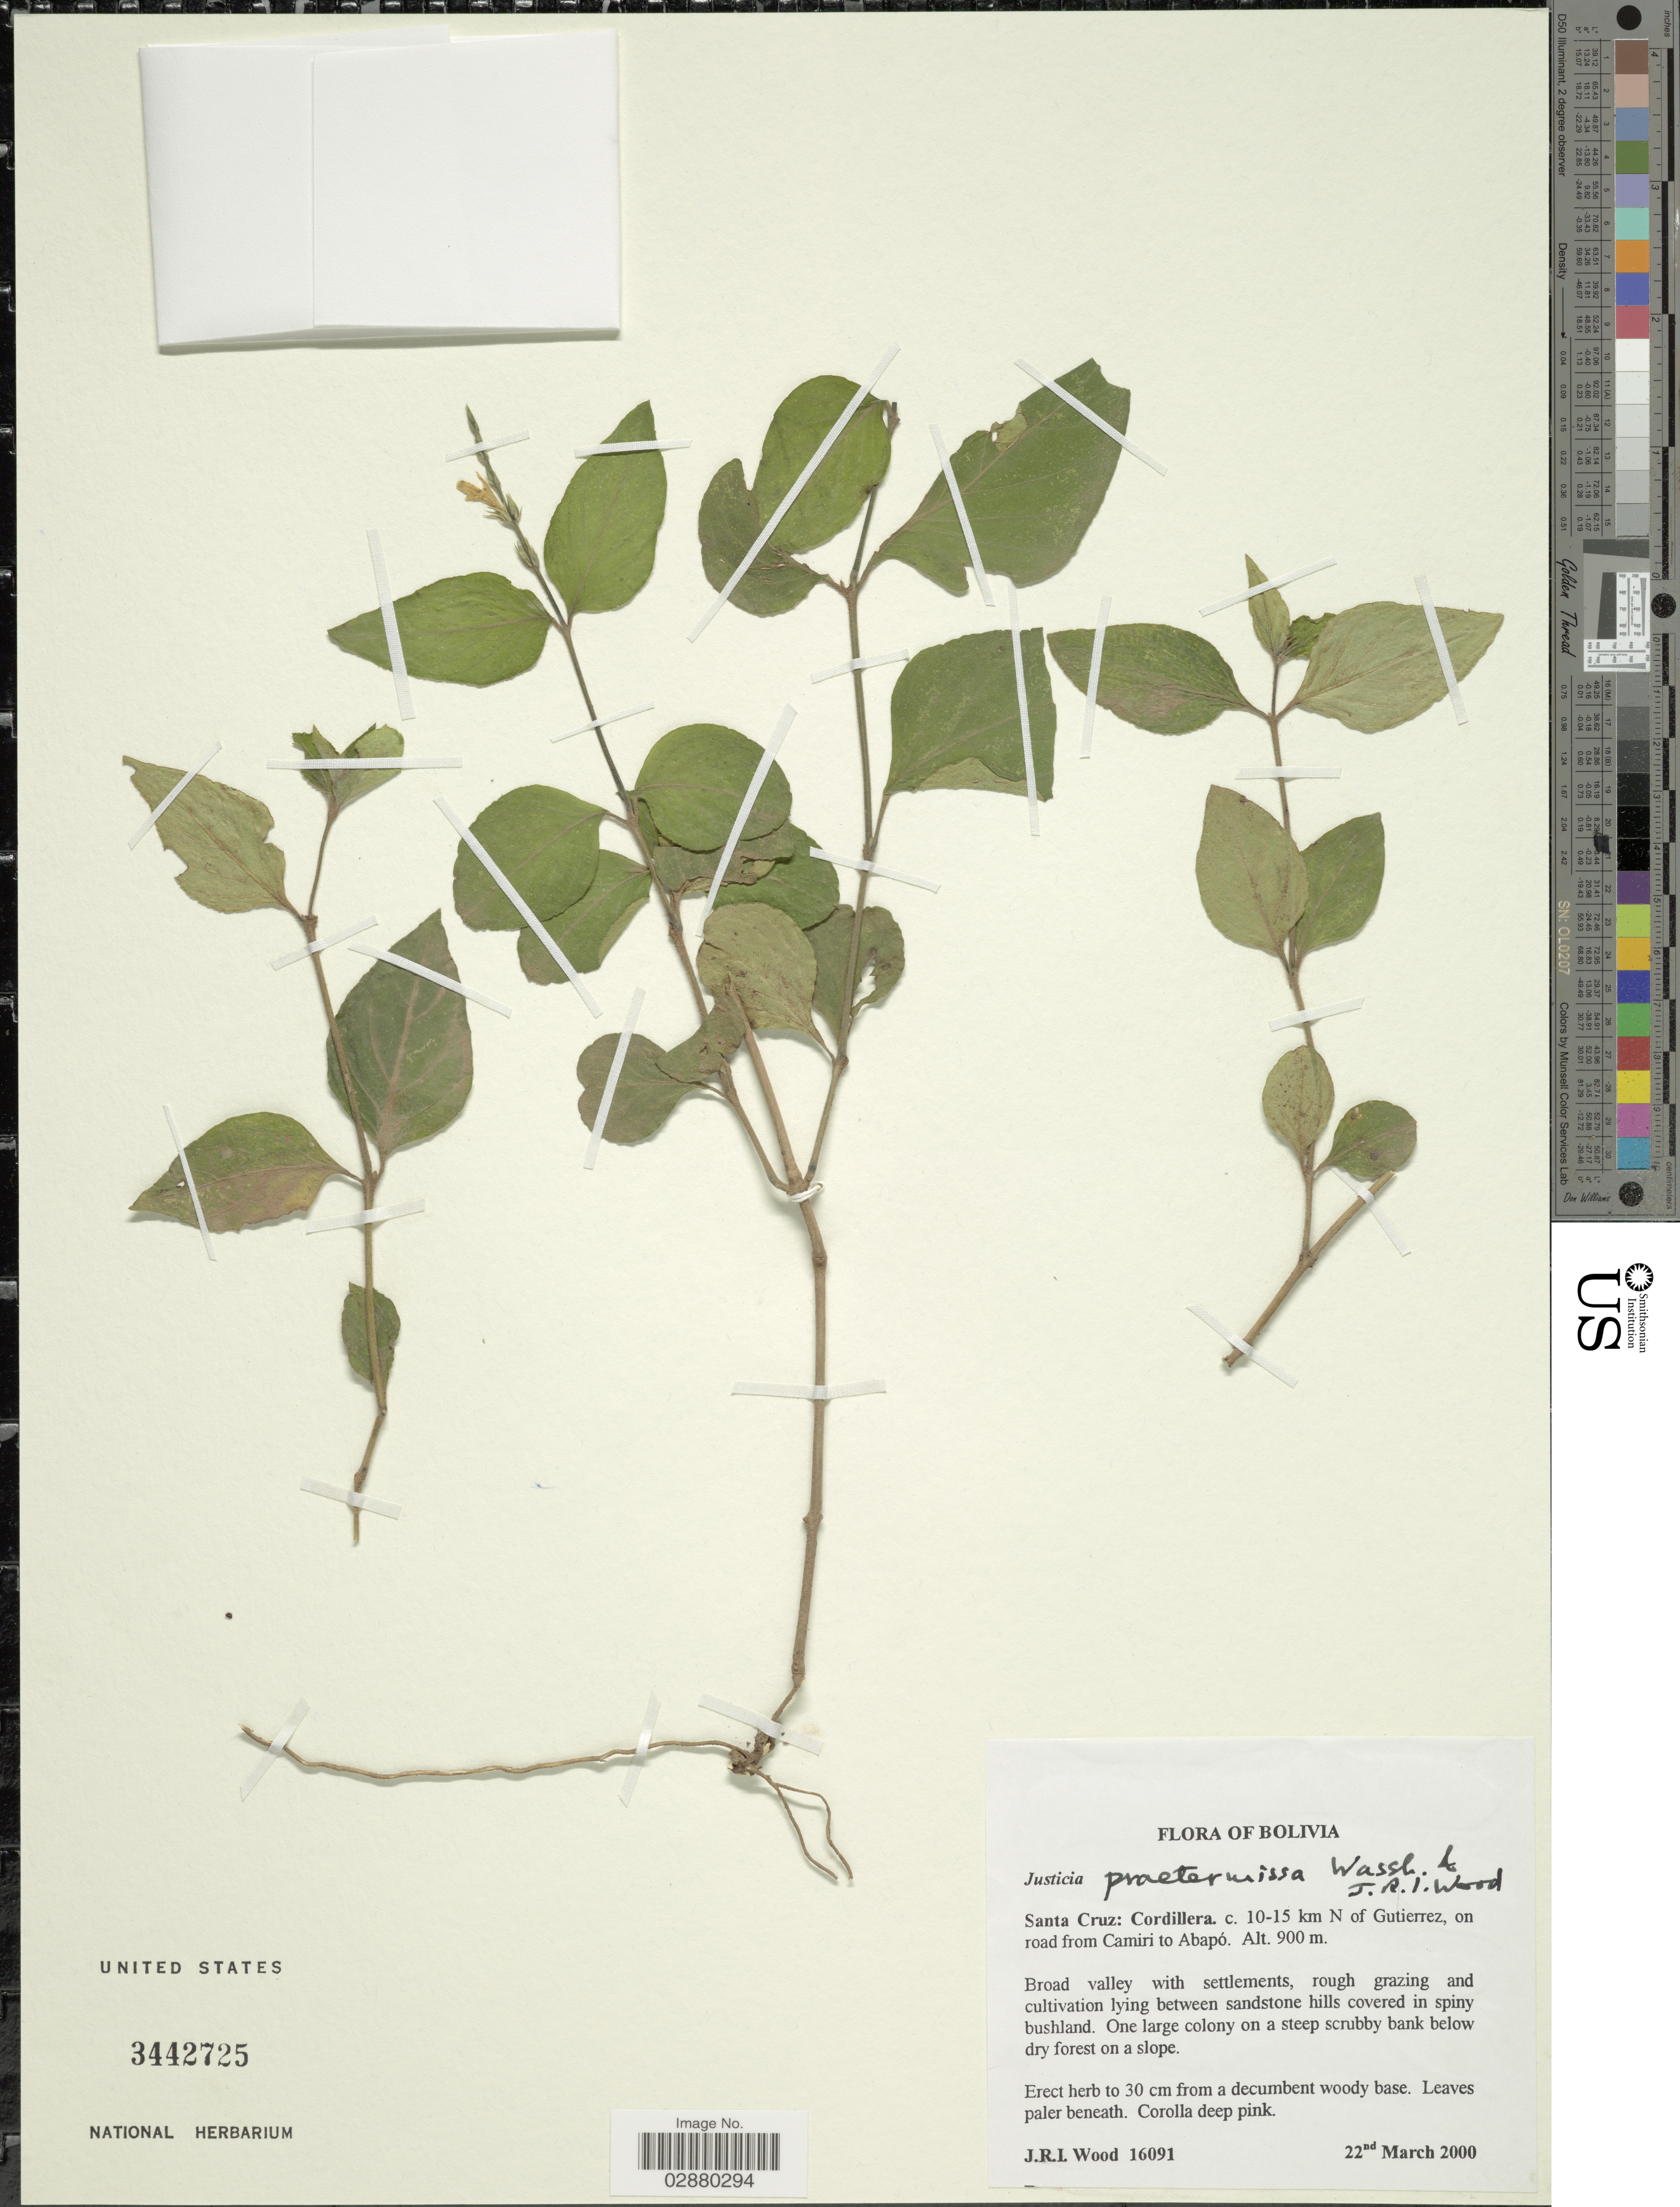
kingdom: Plantae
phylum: Tracheophyta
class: Magnoliopsida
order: Lamiales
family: Acanthaceae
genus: Justicia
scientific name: Justicia praetermissa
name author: Wassh. & J.R.I. Wood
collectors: J. R. I. Wood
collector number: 16091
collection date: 2000-03-22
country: Bolivia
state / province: Santa Cruz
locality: Cordillera. c. 10-15 km N of Gutierrez, on road from Camiri to Abapó.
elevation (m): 900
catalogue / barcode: US 3442725